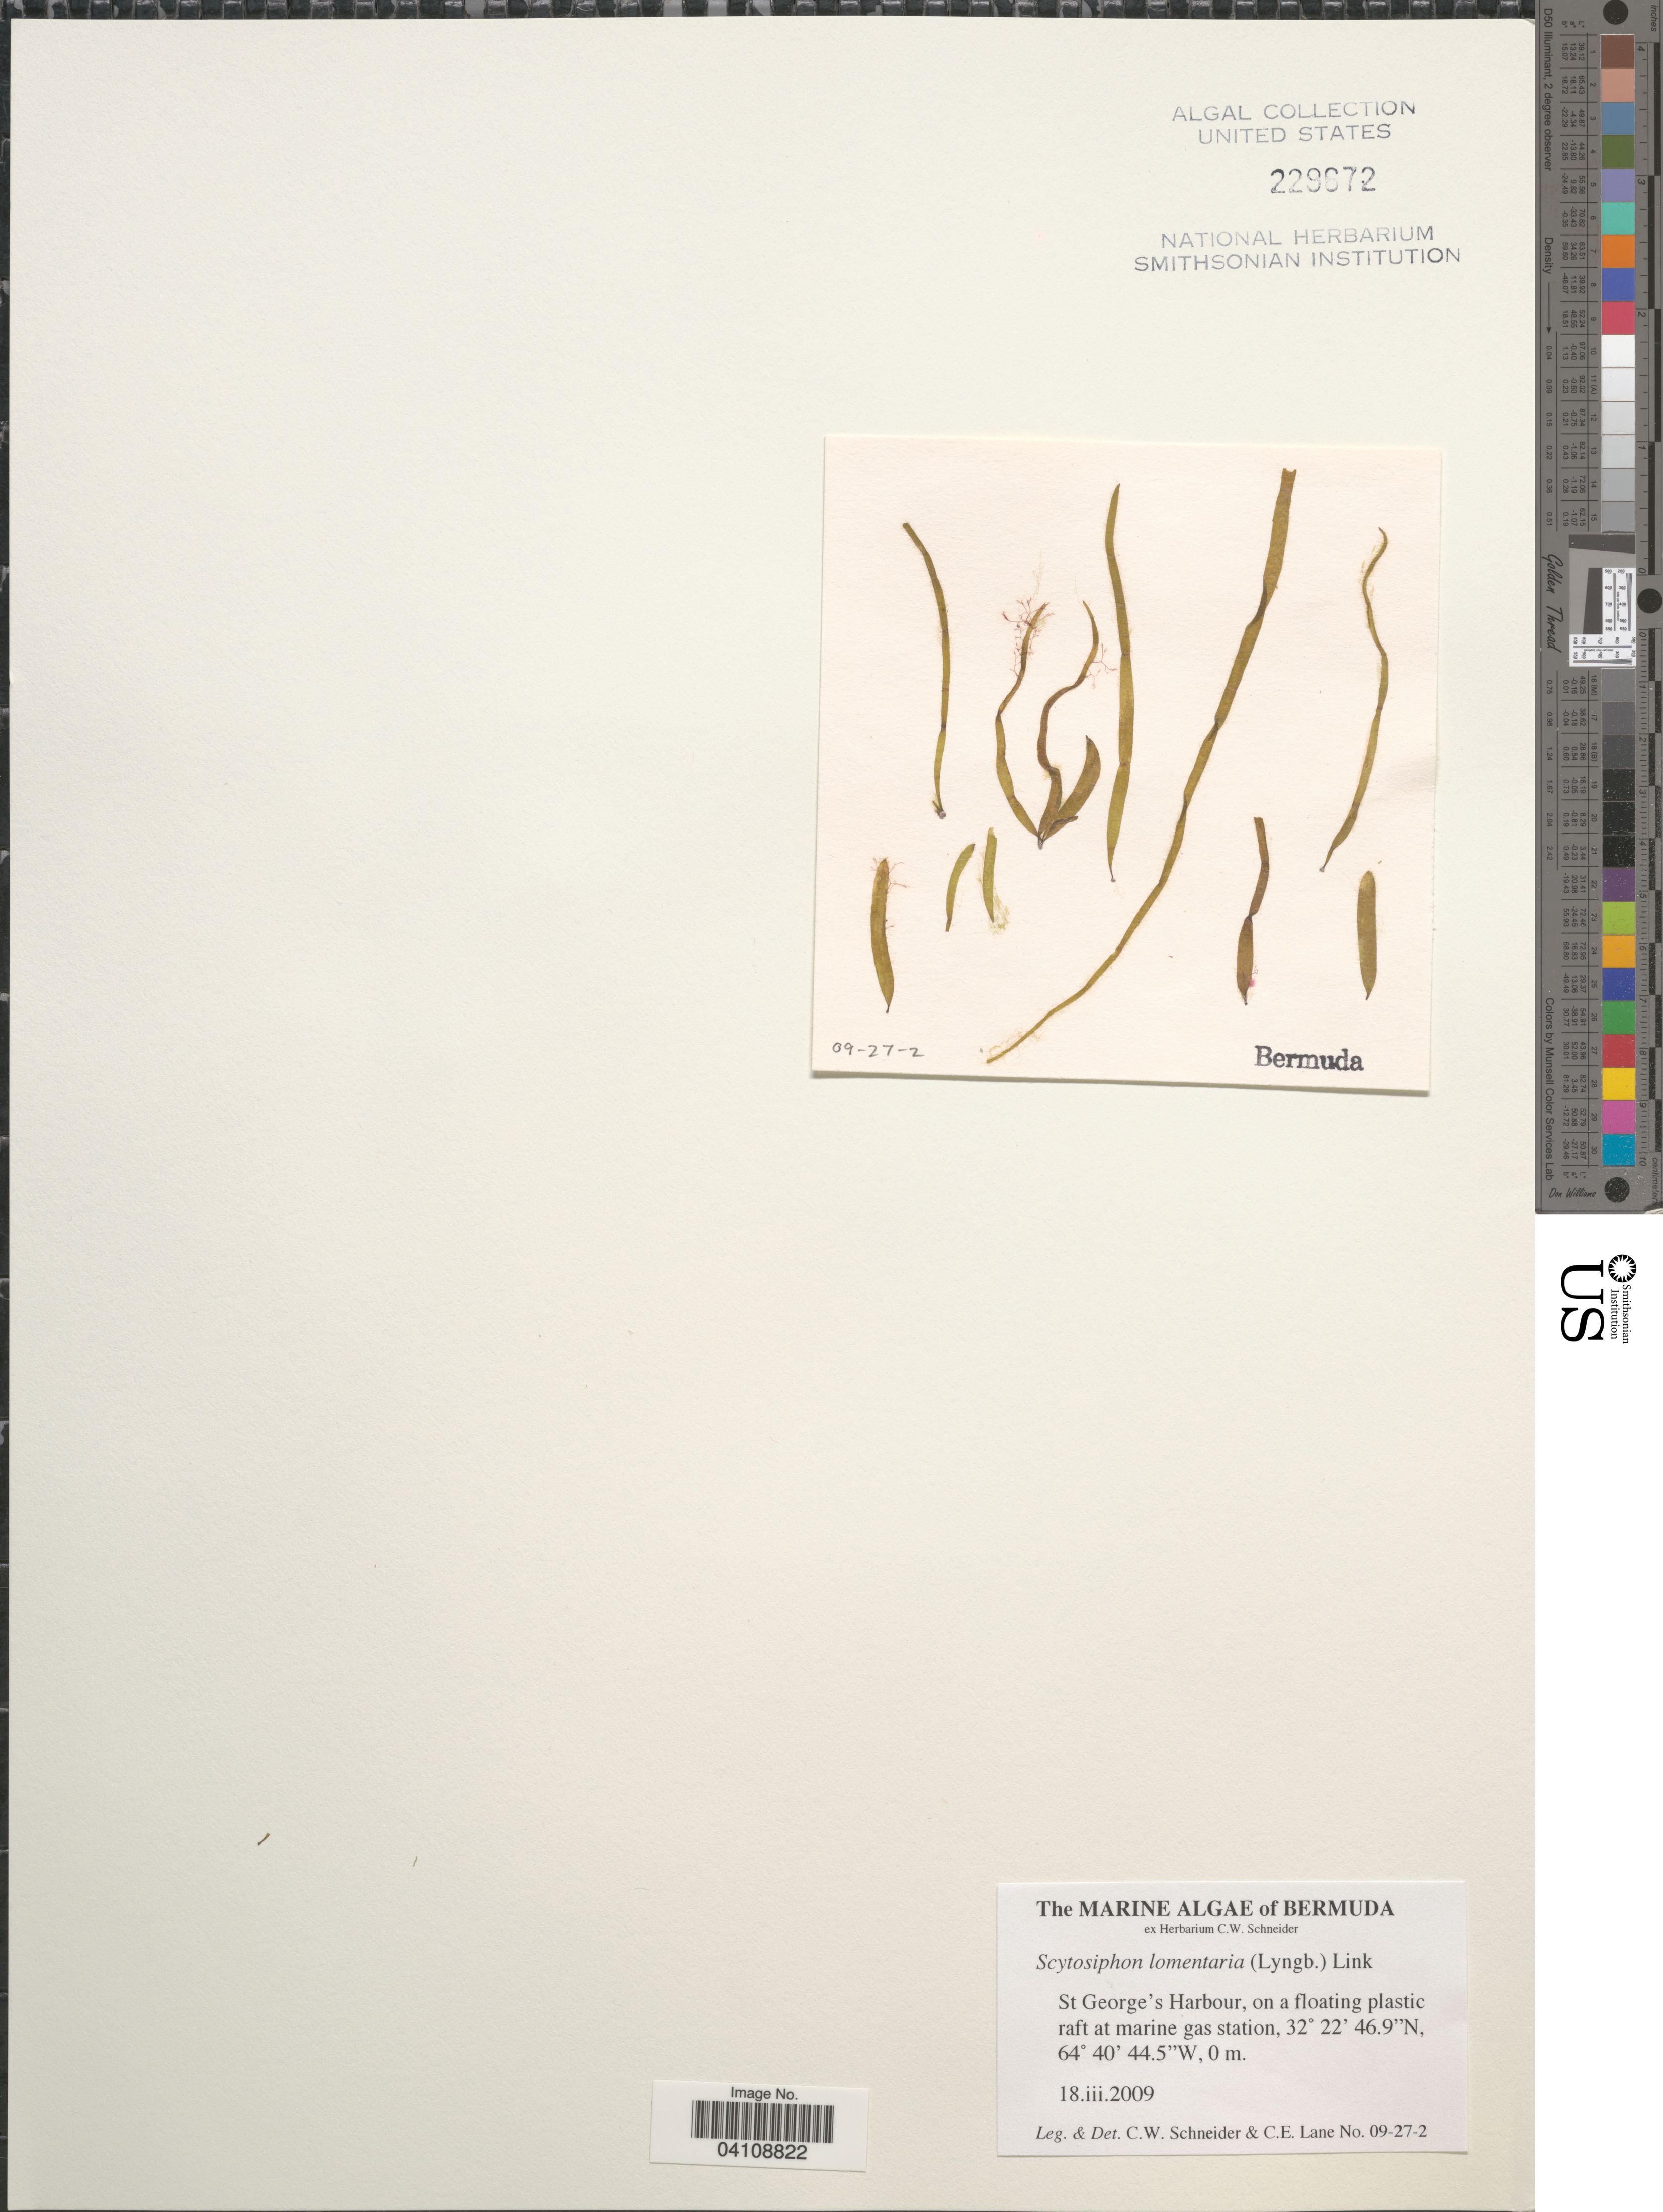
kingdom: Chromista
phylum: Ochrophyta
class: Phaeophyceae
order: Scytosiphonales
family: Scytosiphonaceae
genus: Scytosiphon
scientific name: Scytosiphon lomentaria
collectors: C. W.Schneider & C. E. Lane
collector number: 09-27-2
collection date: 2009-03-18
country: Bermuda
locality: St George's Harbour, on a floating plastic raft at marine gas station.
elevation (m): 0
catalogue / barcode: US 229672